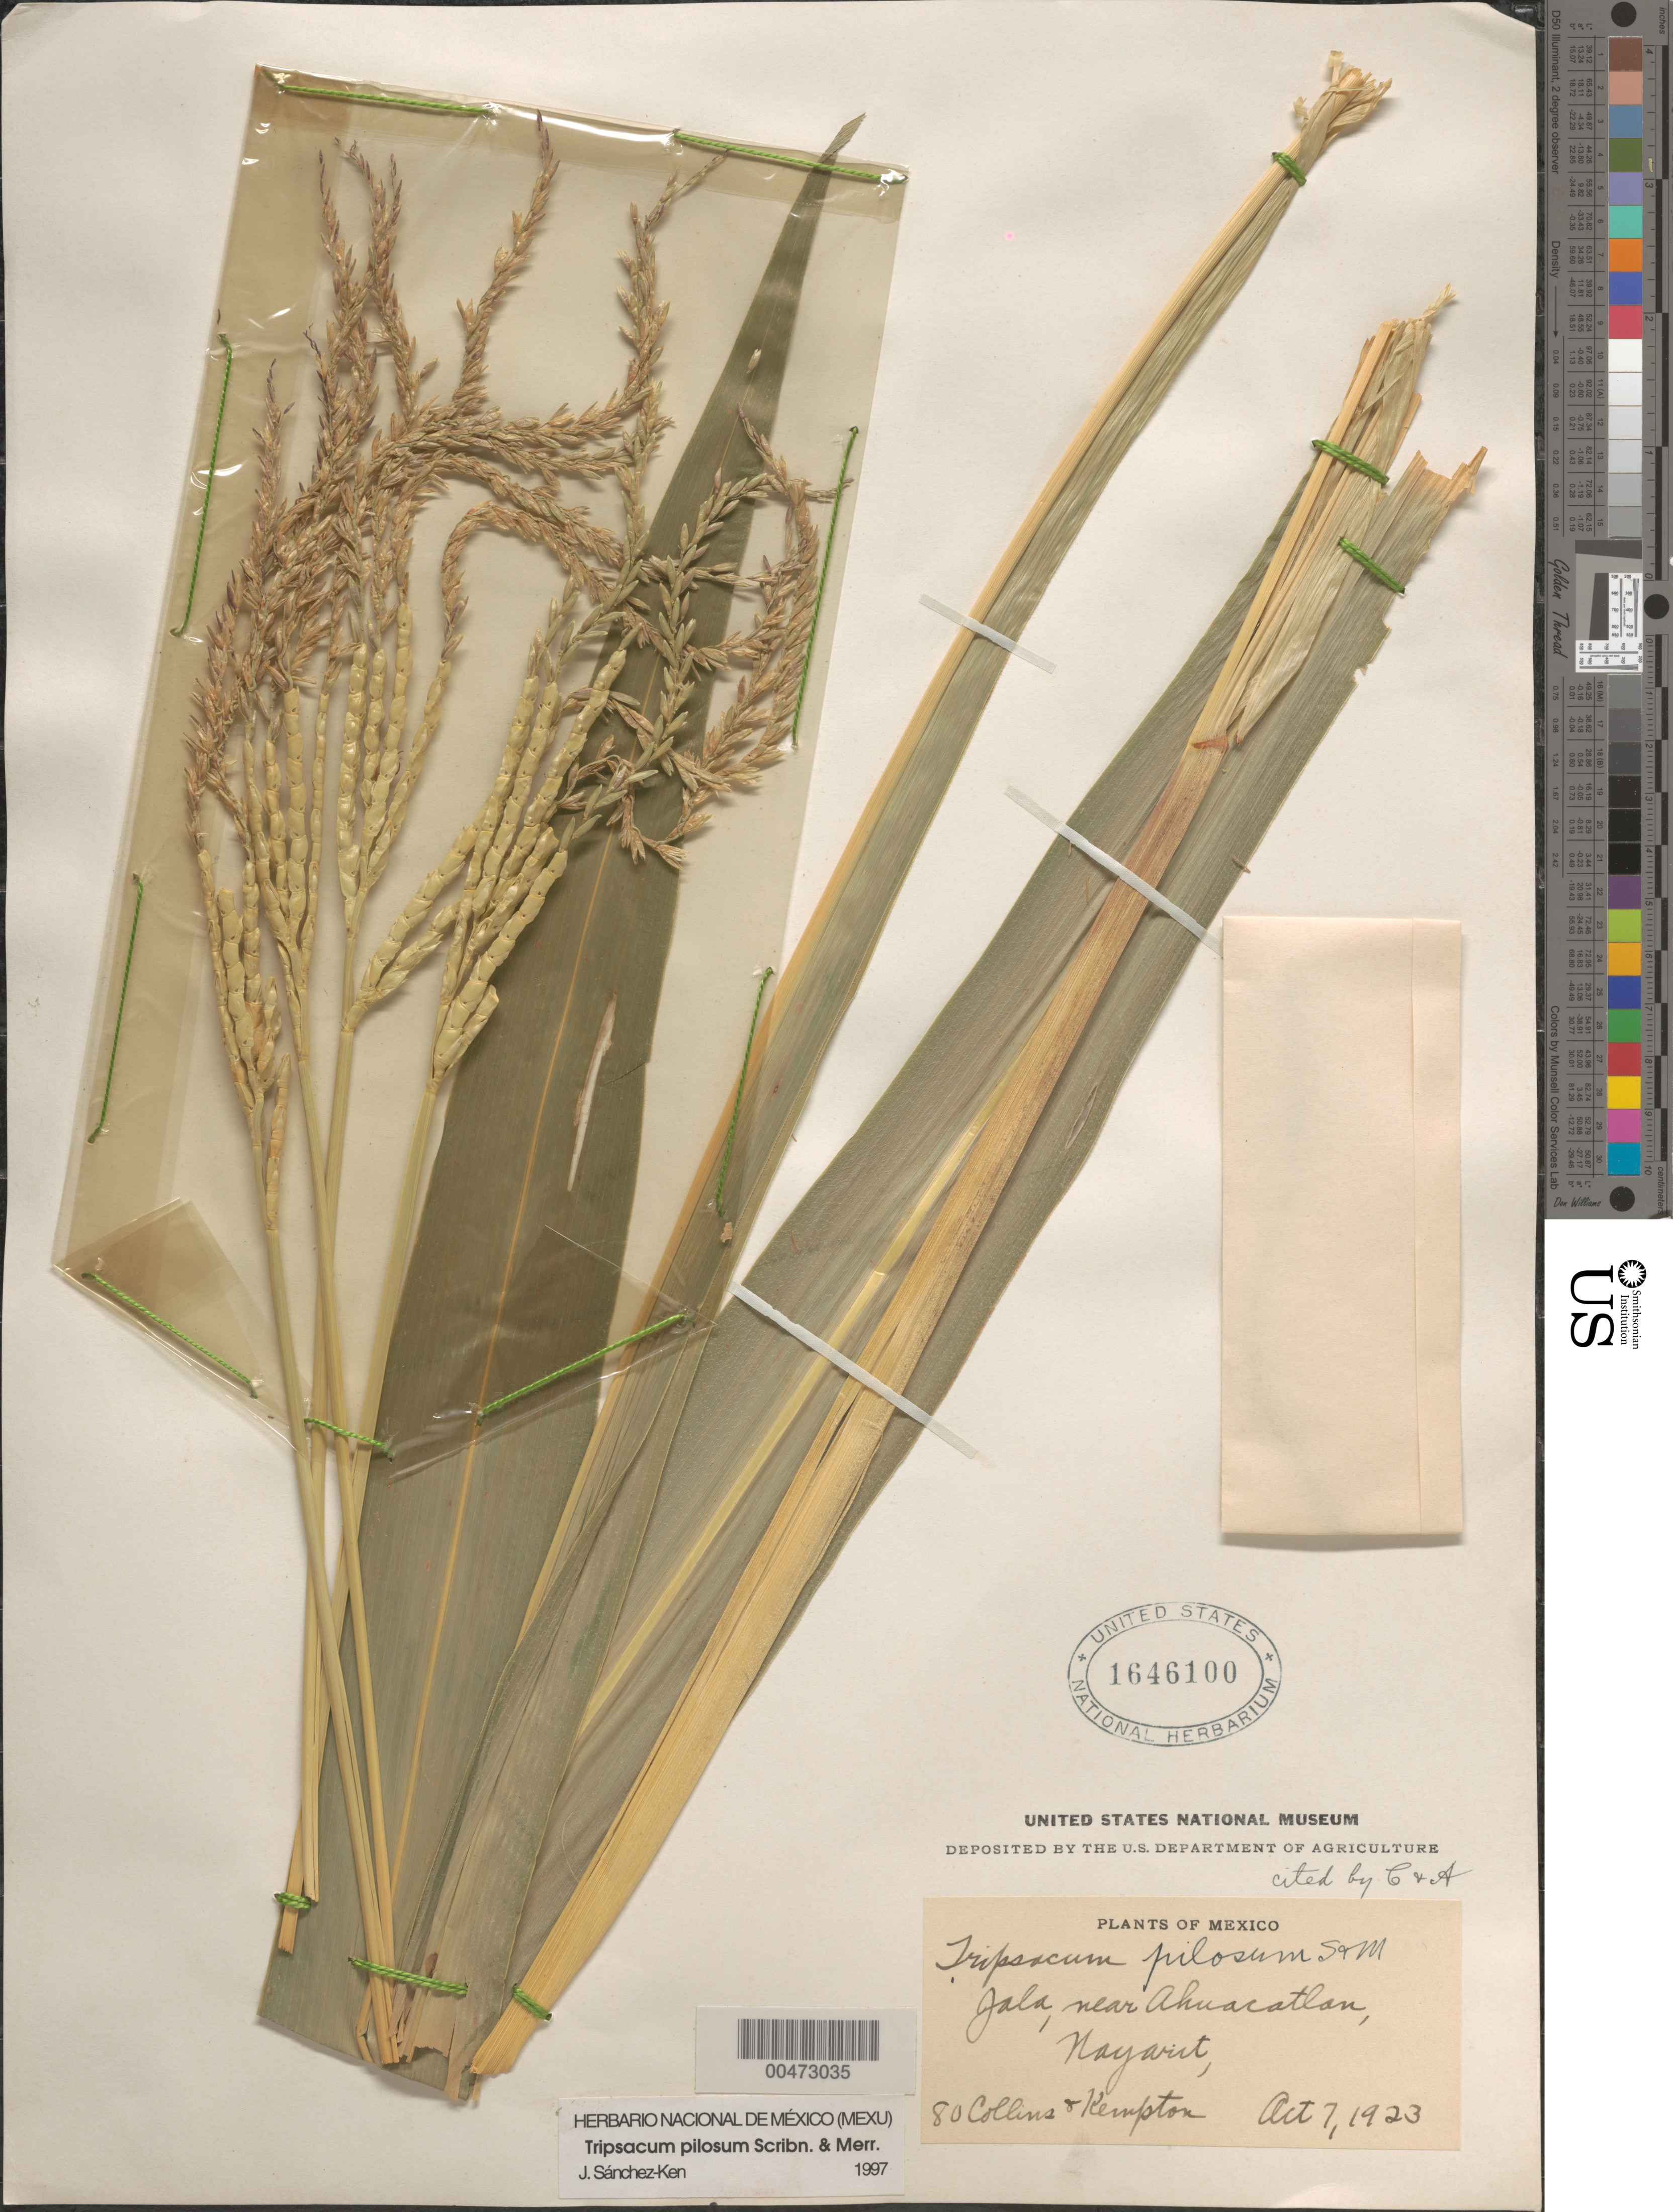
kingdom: Plantae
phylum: Tracheophyta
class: Liliopsida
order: Poales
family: Poaceae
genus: Tripsacum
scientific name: Tripsacum pilosum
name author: Scribn. & Merr.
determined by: Sánchez-Ken, J. G.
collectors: -. Collins & Kempton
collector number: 80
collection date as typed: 7 Oct 1923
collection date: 1923-10-07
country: Mexico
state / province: Nayarit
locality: Jala, near Ahuacatlan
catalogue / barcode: US 1646100